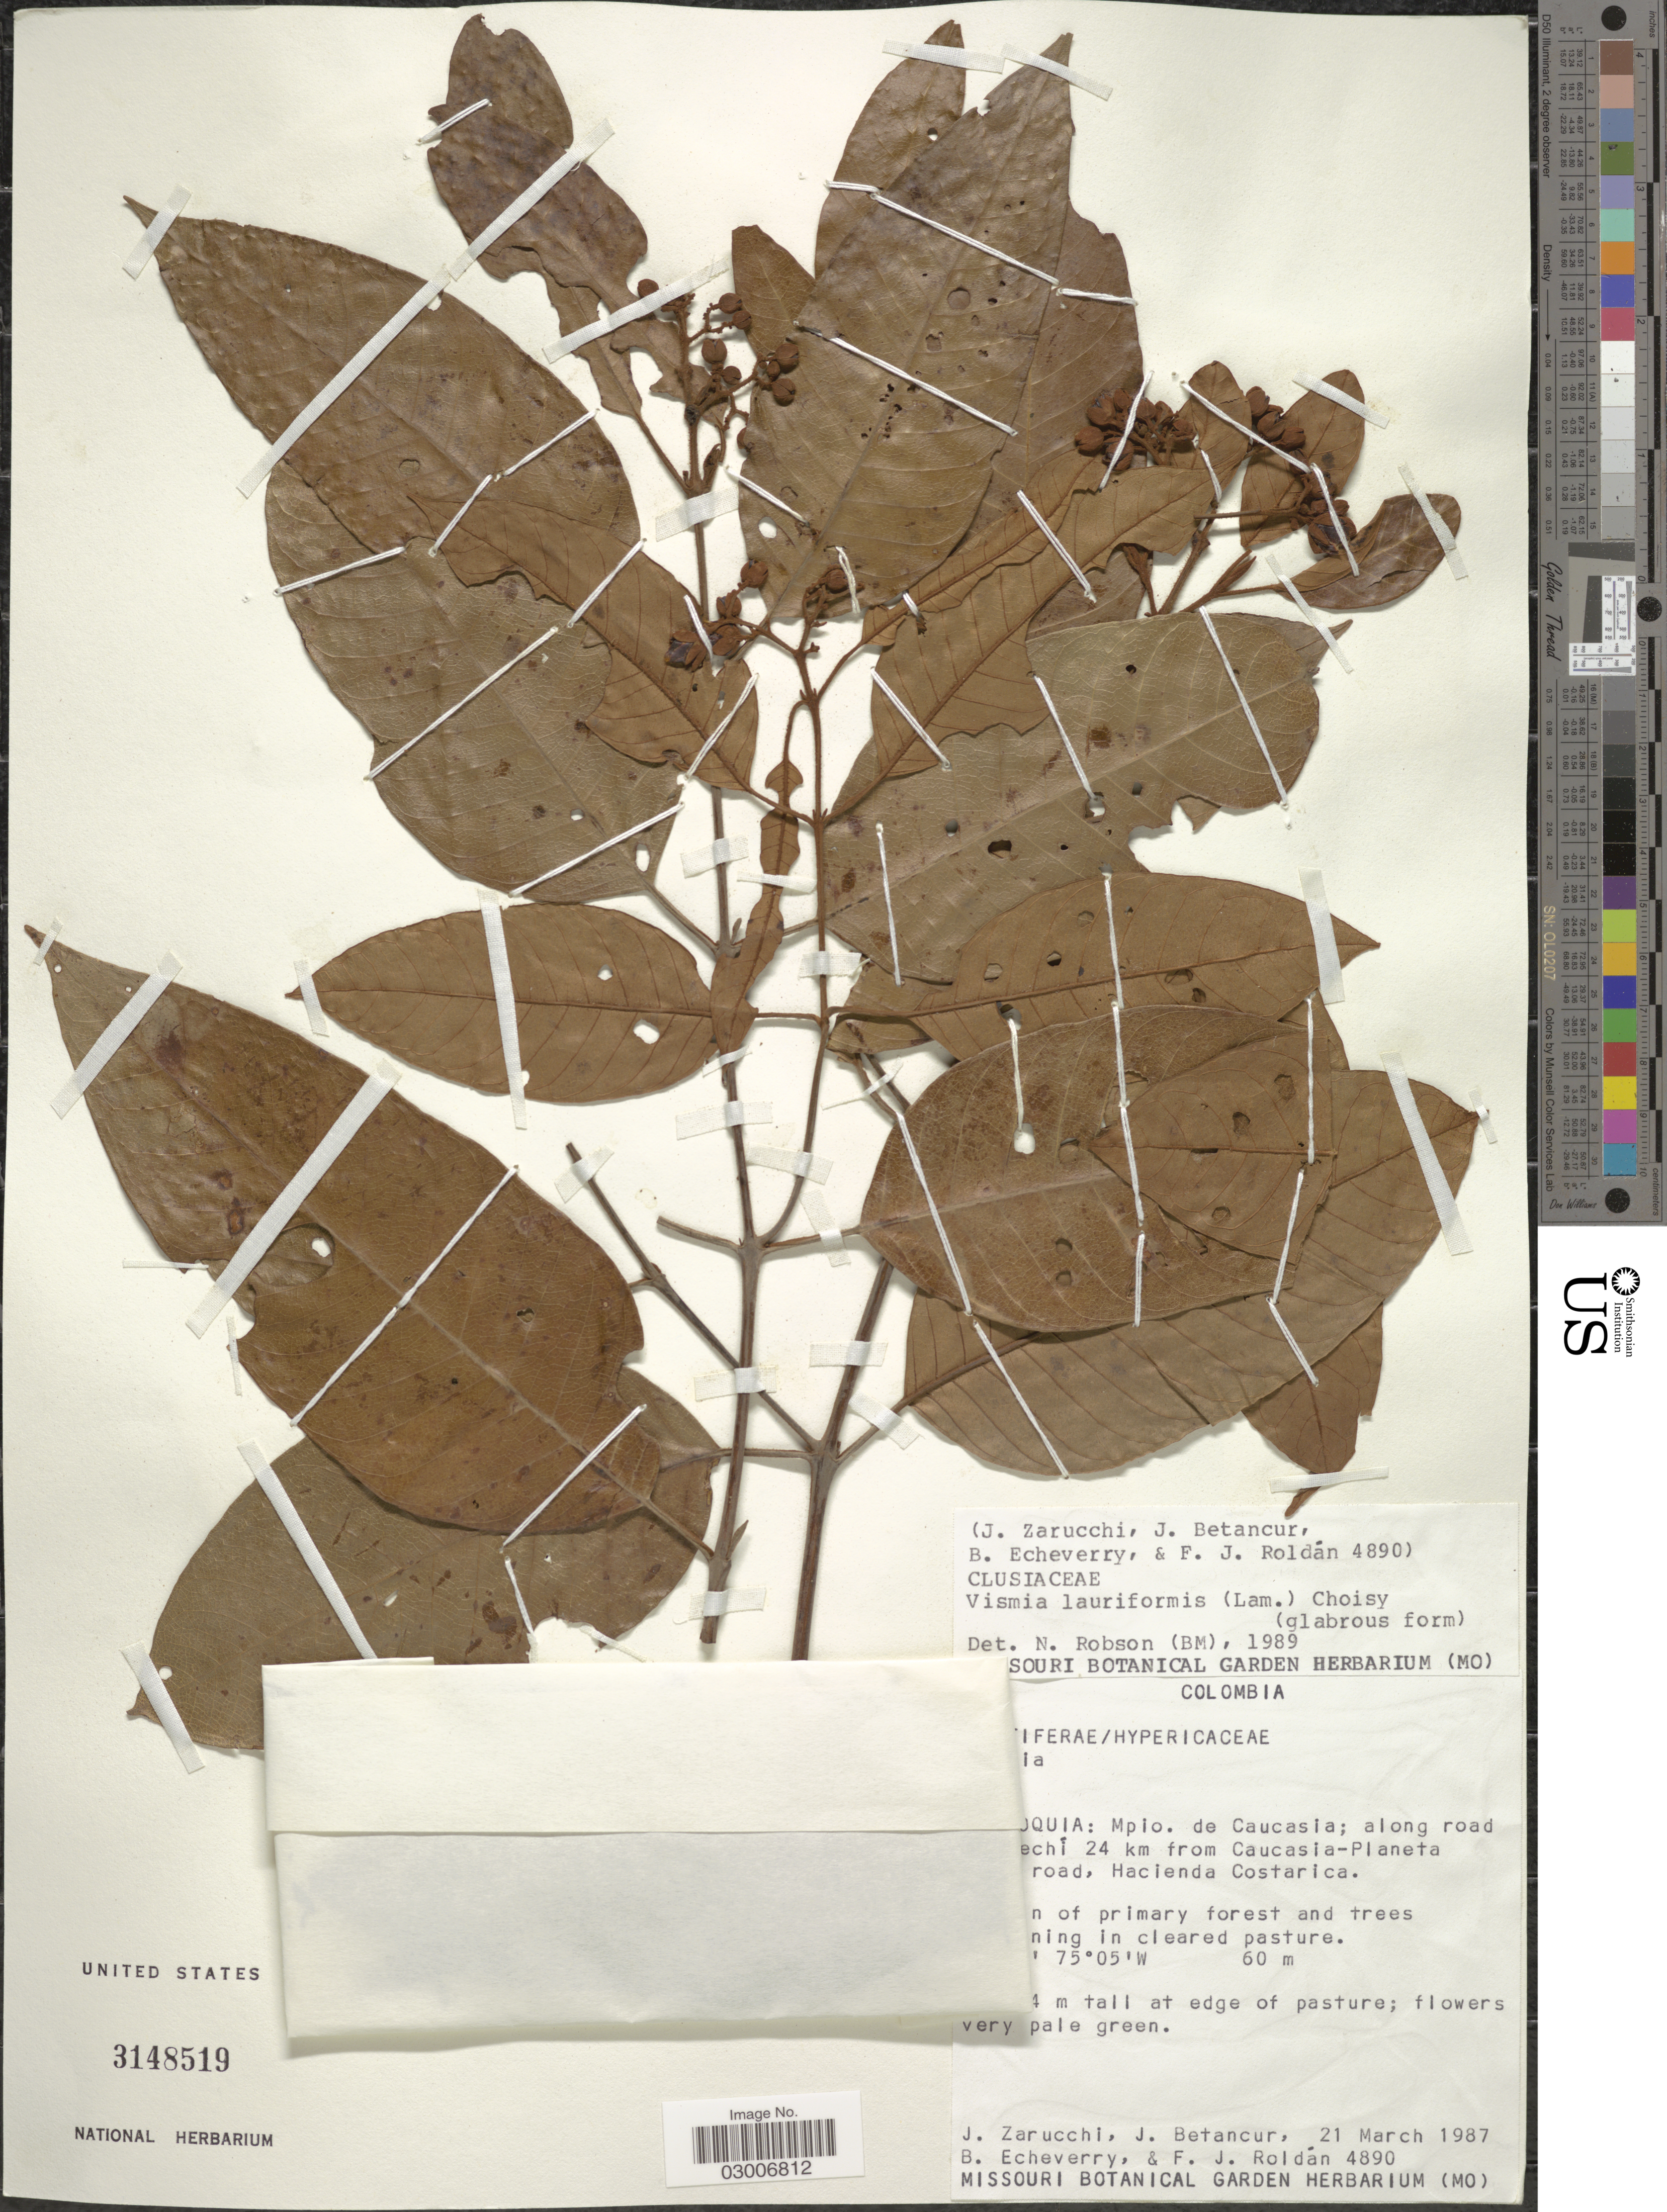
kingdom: Plantae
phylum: Tracheophyta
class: Magnoliopsida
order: Malpighiales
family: Hypericaceae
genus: Vismia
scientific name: Vismia lauriformis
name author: (Lam.) Choisy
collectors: J. L. Zarucchi, J. Betancur, B. Echeverry & F. J. Roldán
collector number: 4890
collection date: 1987-03-21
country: Colombia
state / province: Antioquia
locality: Mpio. de Caucasia; along oad to Nechi from Caucasia-Planeta Rica road, Hacienda Costarica.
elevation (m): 60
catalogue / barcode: US 3148519